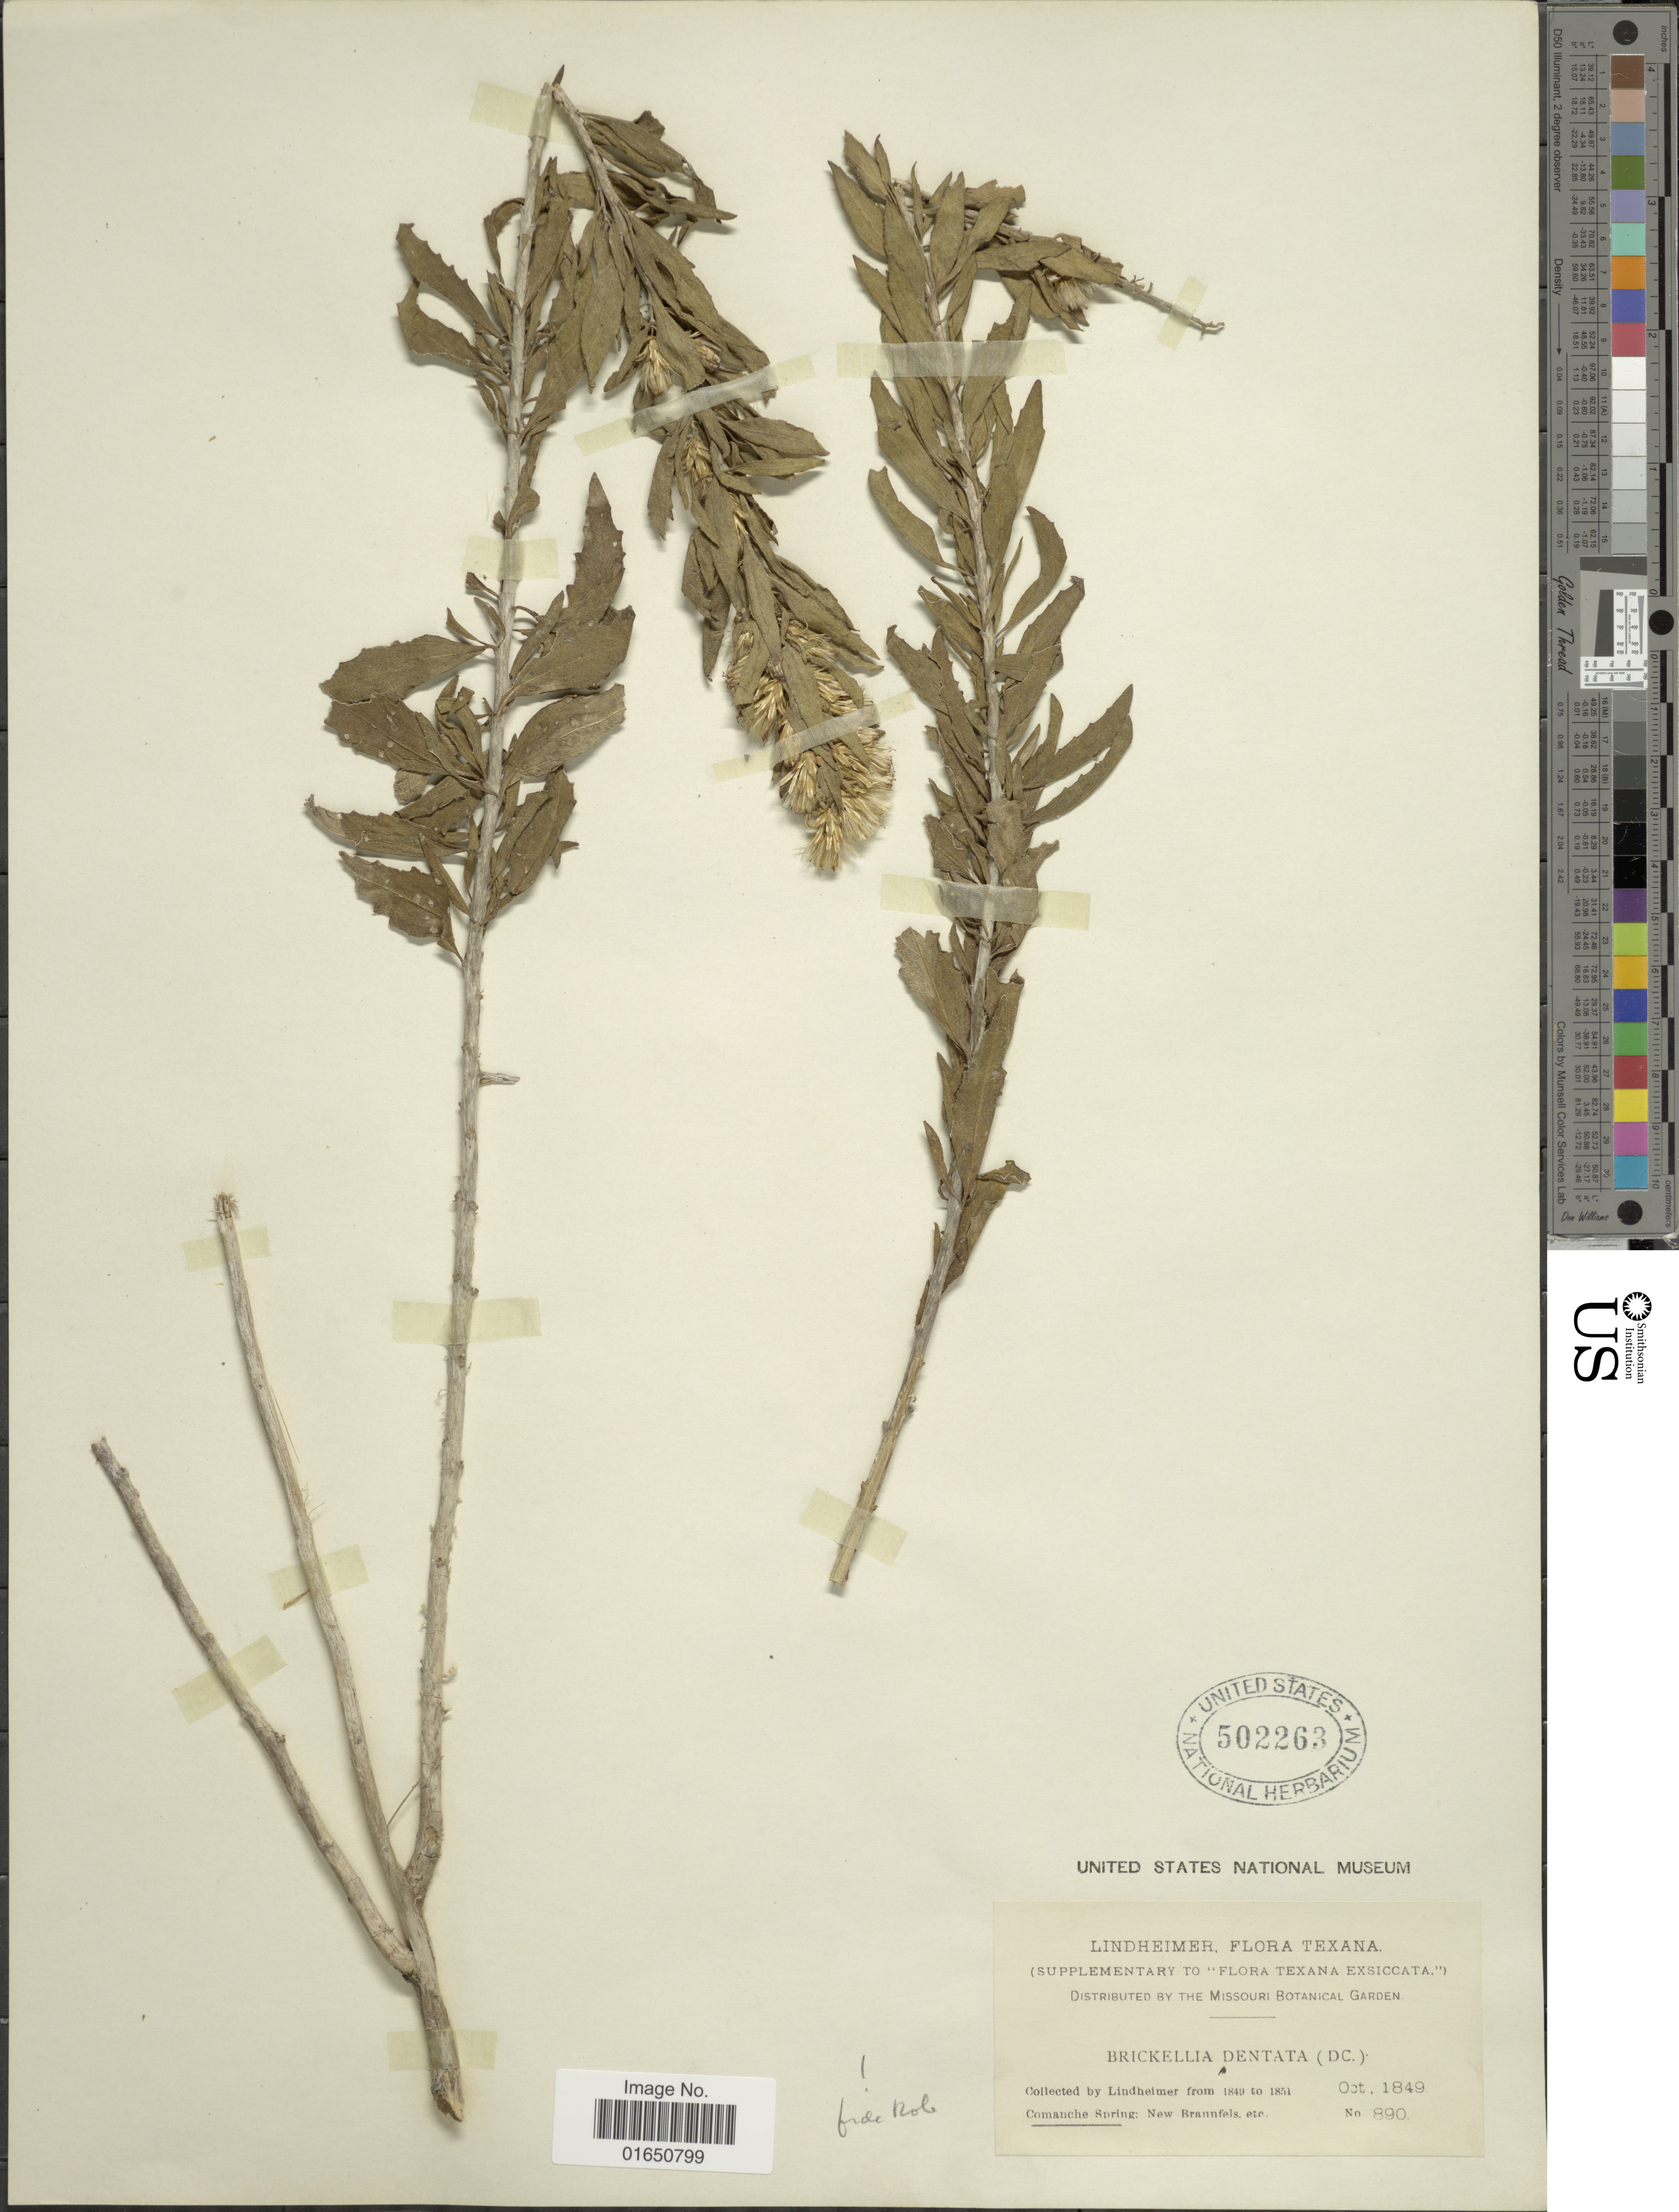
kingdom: Plantae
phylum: Tracheophyta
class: Magnoliopsida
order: Asterales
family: Asteraceae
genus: Brickellia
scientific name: Brickellia dentata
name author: (DC.) Sch. Bip.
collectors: -. Lindheimer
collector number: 890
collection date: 1849-10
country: United States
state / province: Texas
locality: Comache Spring: New Braunfels etc.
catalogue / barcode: US 502263